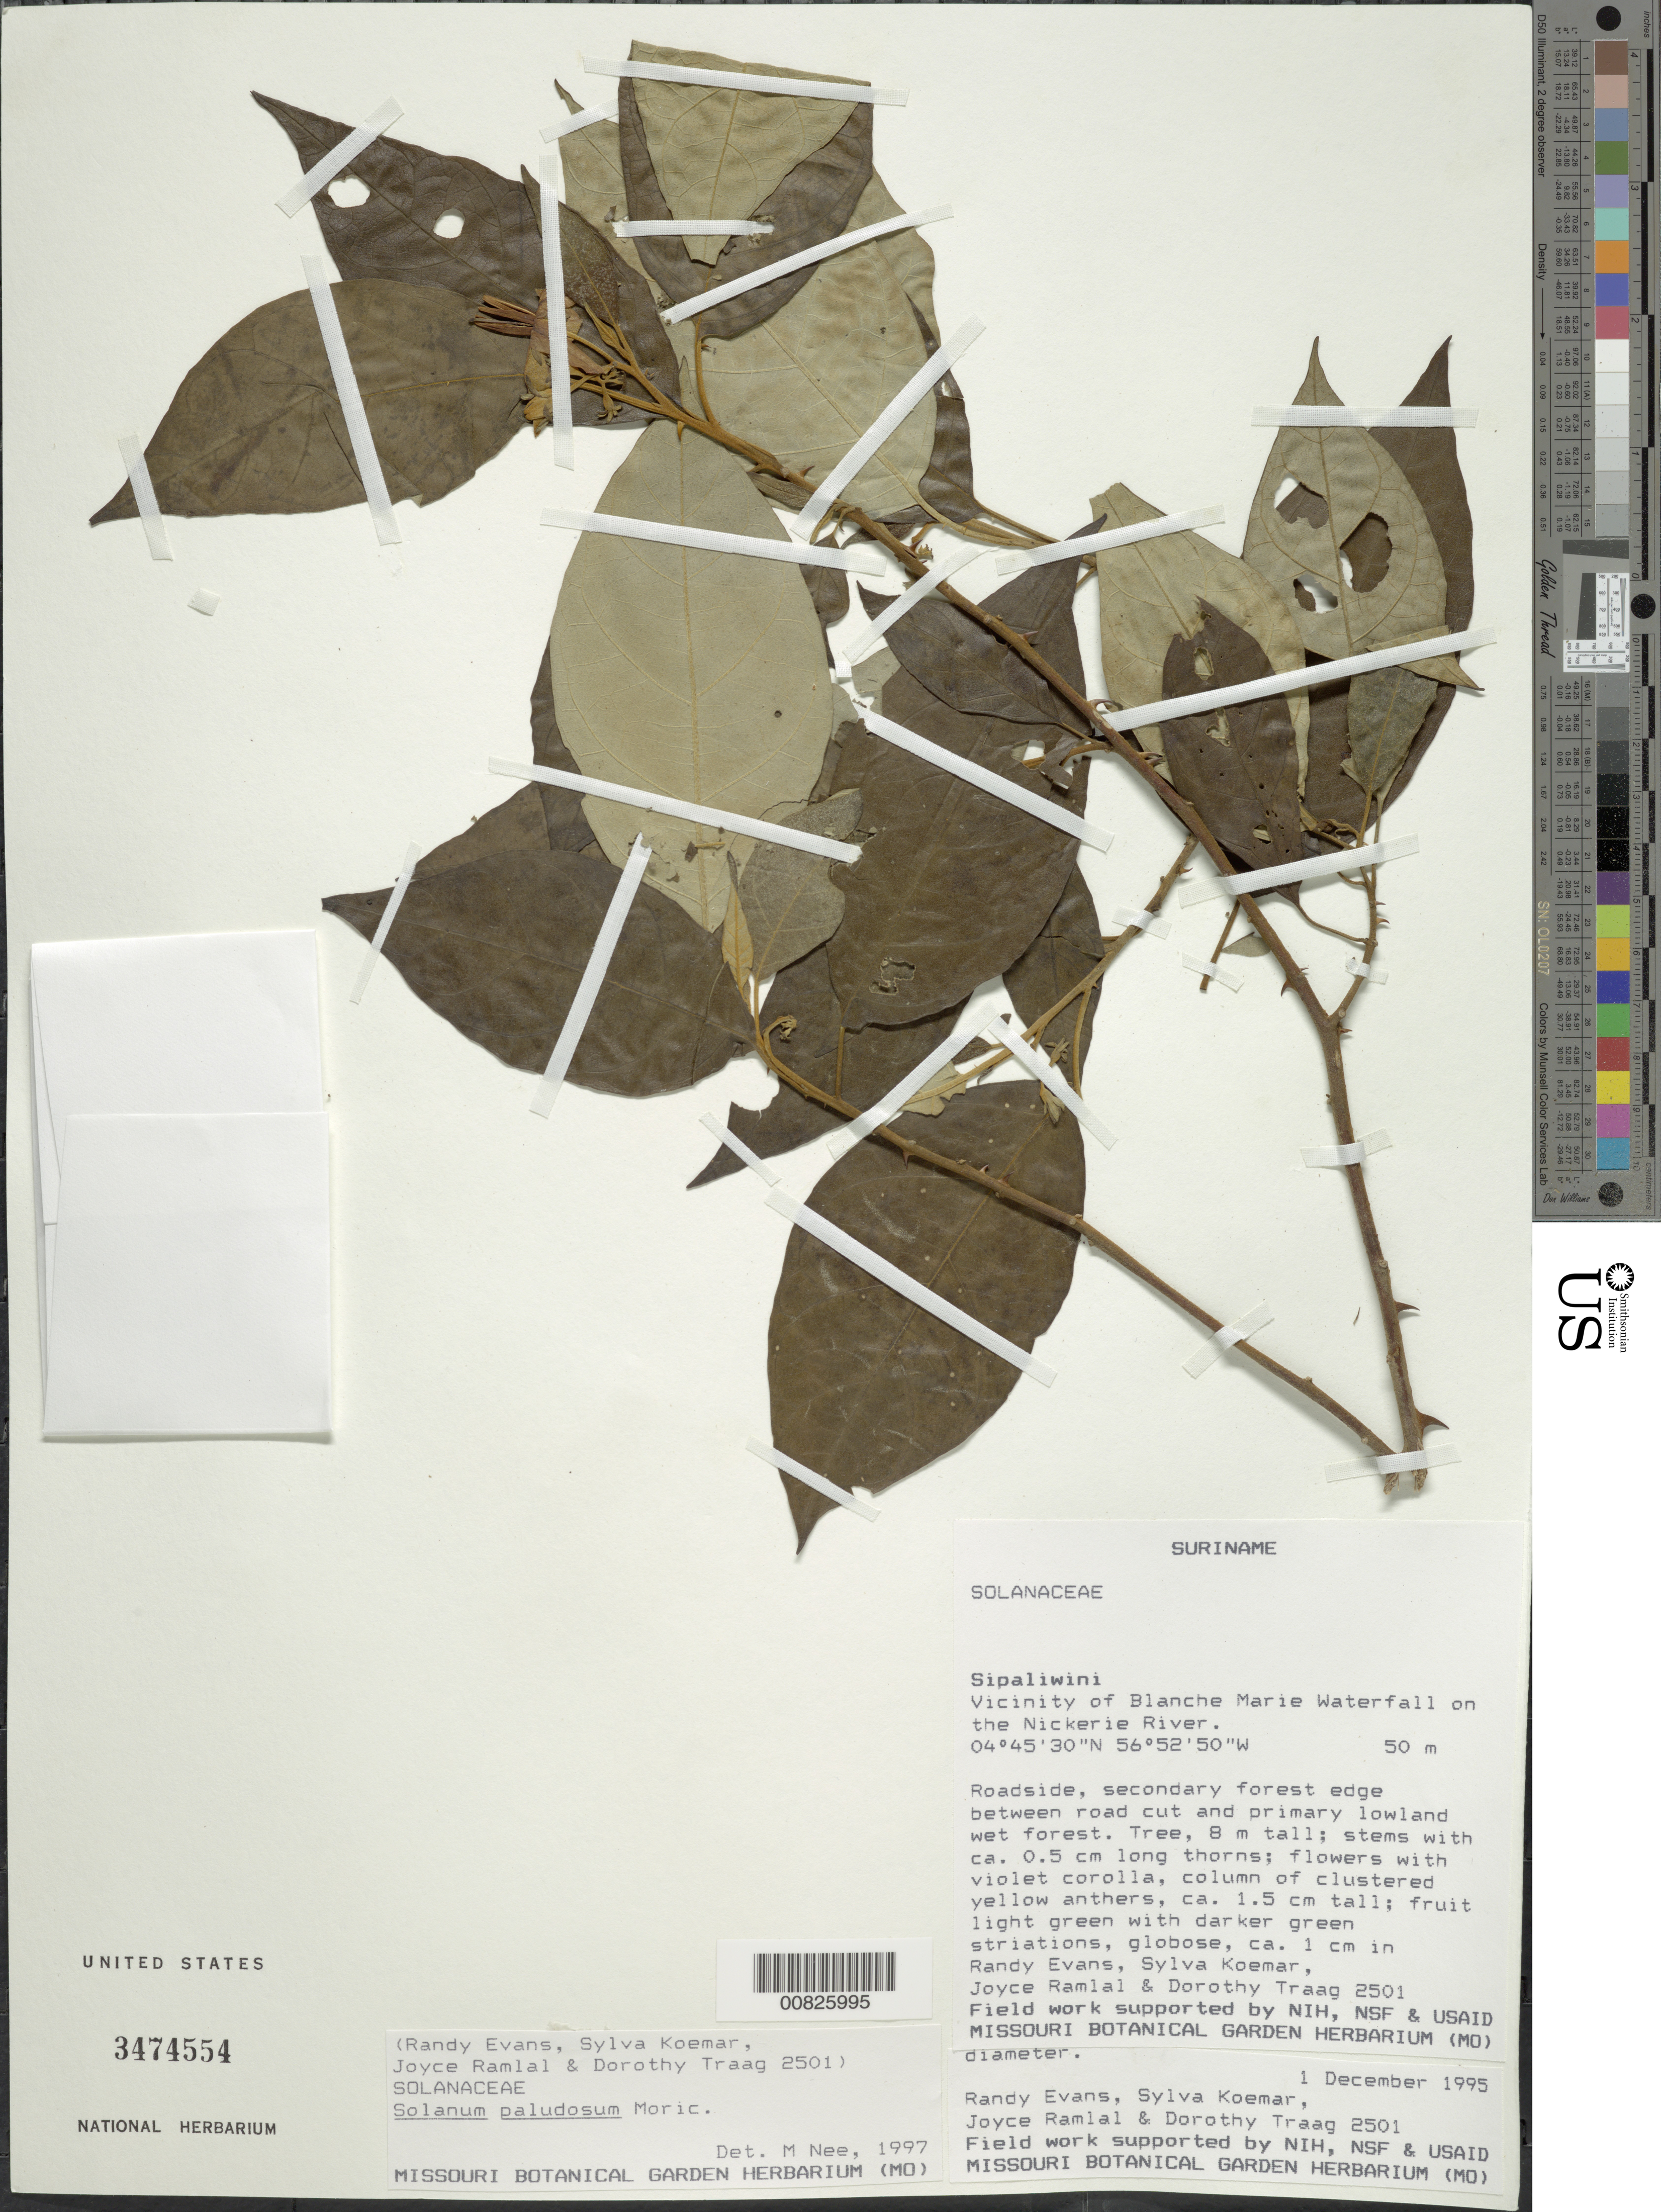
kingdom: Plantae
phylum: Tracheophyta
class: Magnoliopsida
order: Solanales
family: Solanaceae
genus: Solanum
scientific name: Solanum paludosum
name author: Moric.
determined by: Nee, Michael H.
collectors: R. Evans, S. Koemar, J. Ramlal & D. Traag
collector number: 2501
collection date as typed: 12 Dec 1995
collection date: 1995-12-12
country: Suriname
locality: Blanche Marie Waterfall, vic., on Nickerie R.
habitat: Roadside, secondary forest edge between roadcut and primary lowland wet forest.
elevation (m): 50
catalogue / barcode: US 3474554